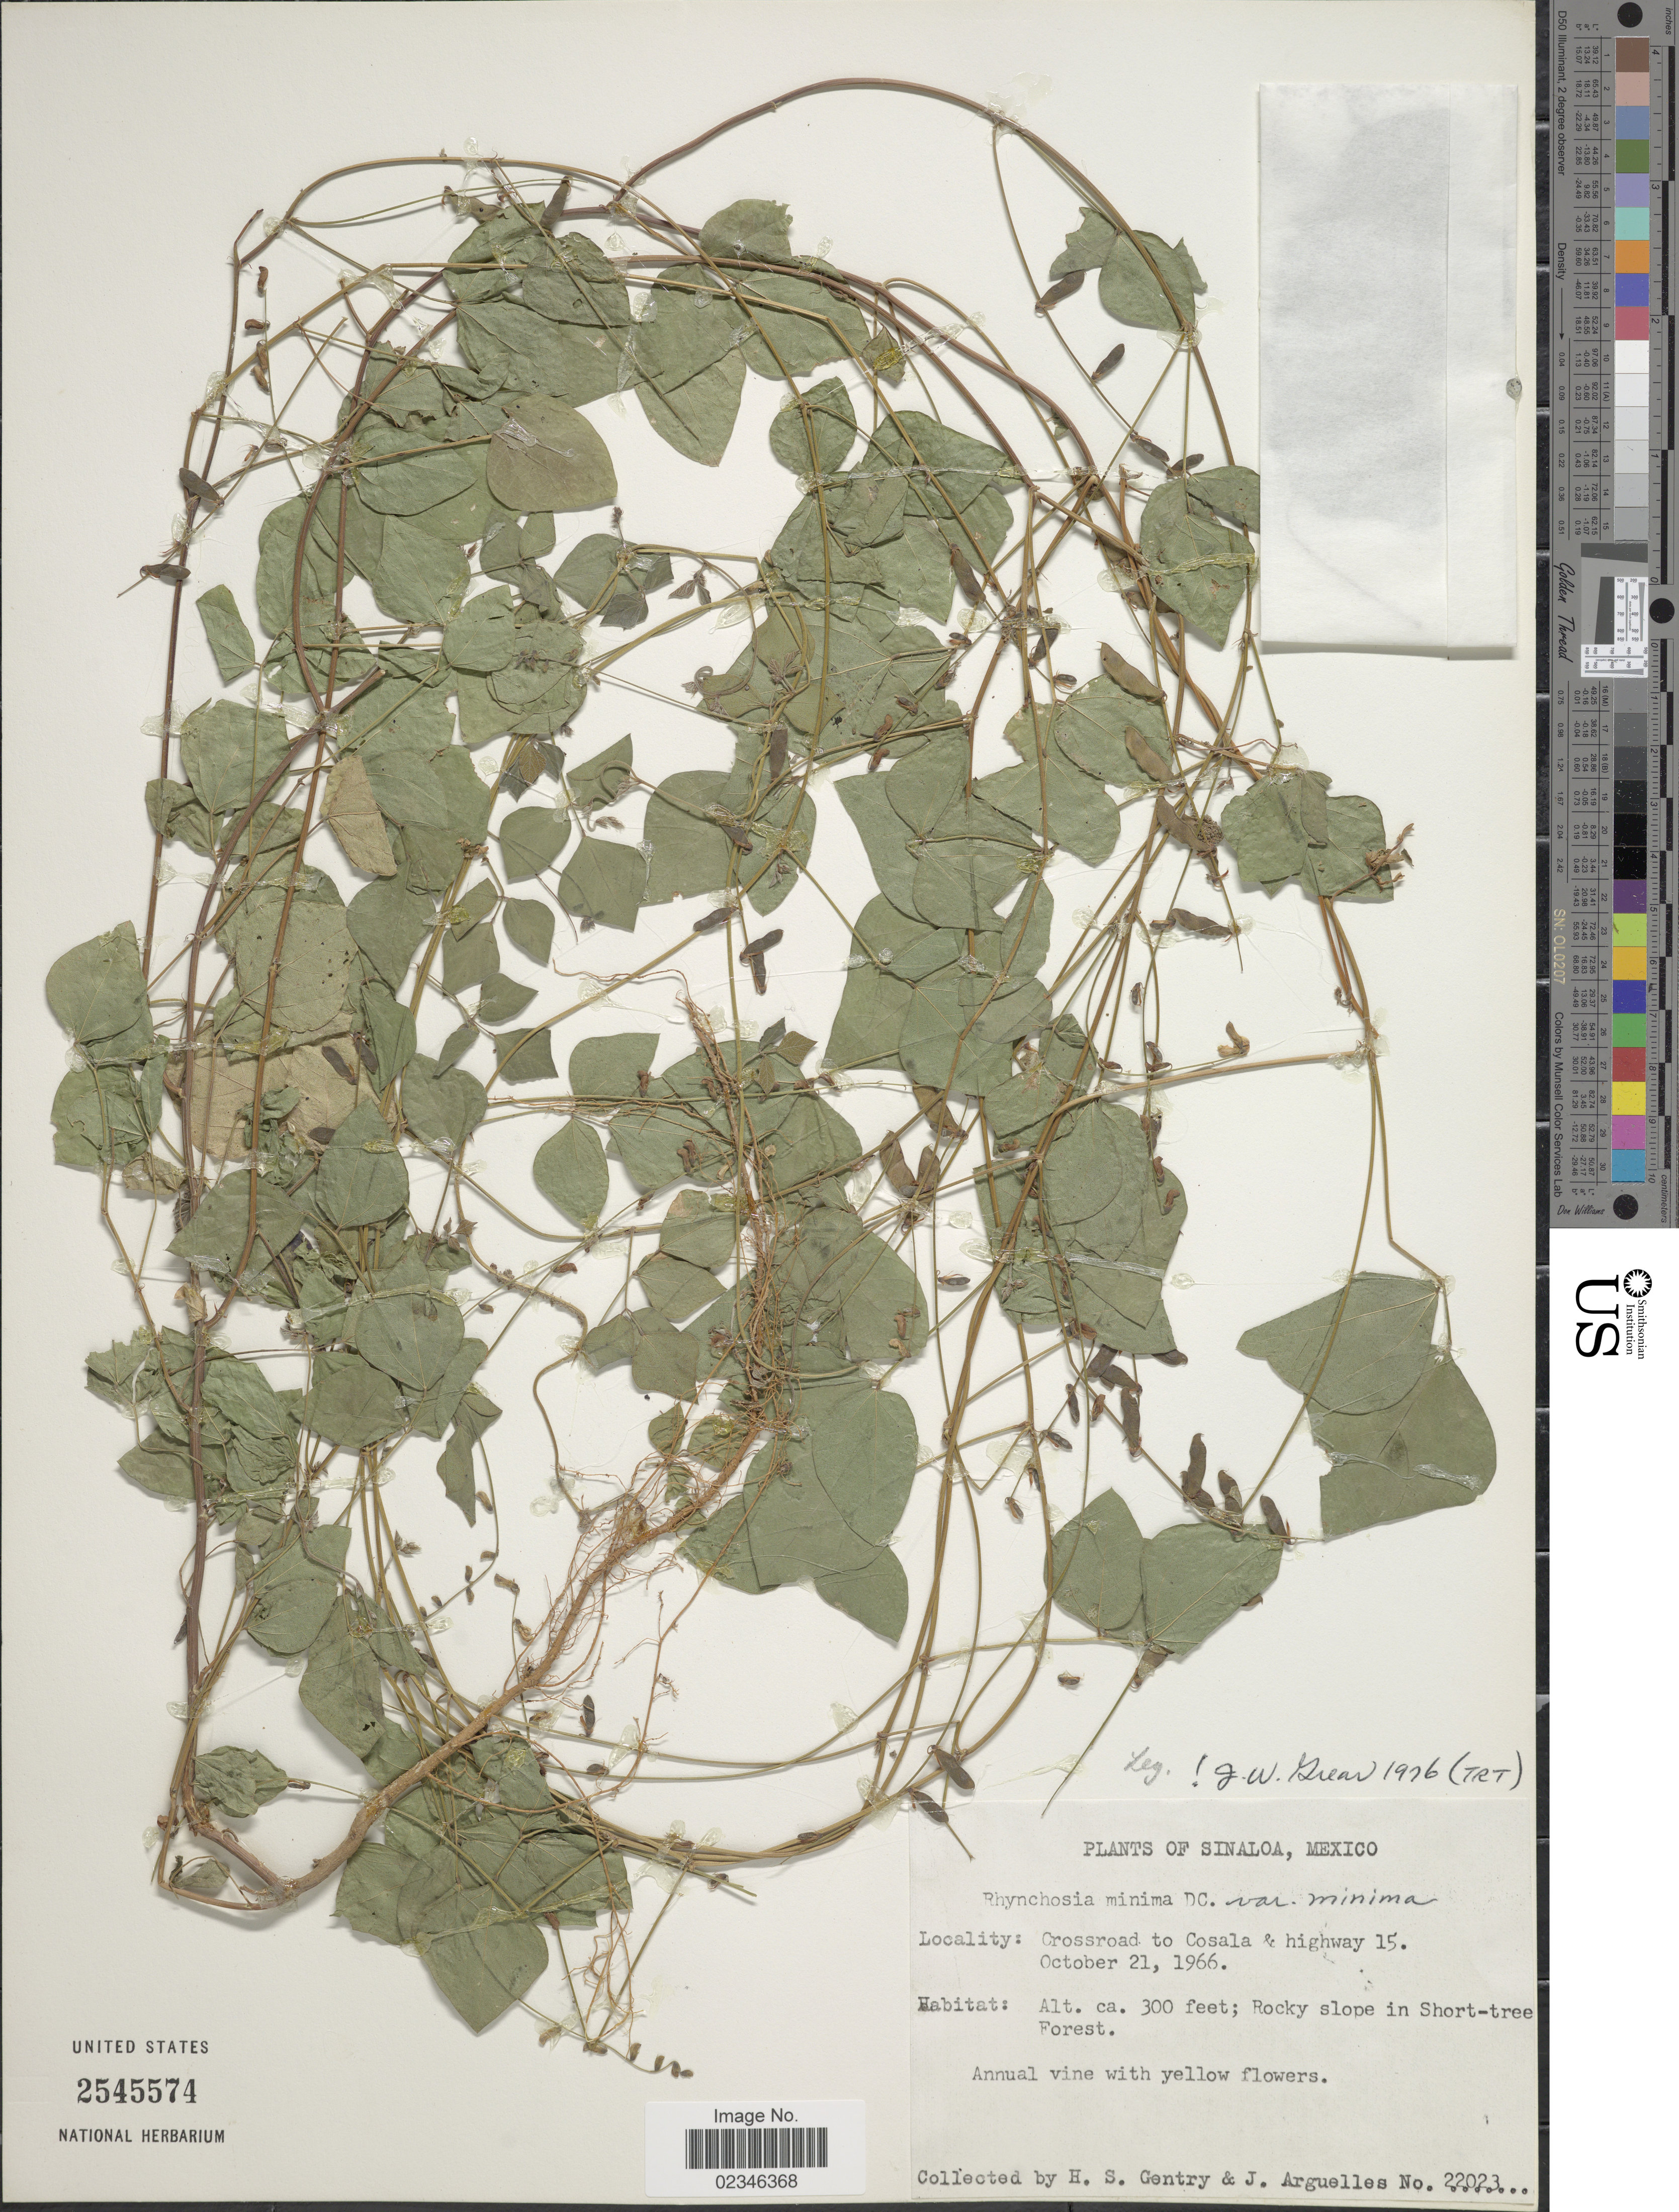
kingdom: Plantae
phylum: Tracheophyta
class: Magnoliopsida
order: Fabales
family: Fabaceae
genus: Rhynchosia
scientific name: Rhynchosia minima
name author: (L.) DC.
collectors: H. S. Gentry & J. Arguelles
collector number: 22023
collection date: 1966-10-21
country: Mexico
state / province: Sinaloa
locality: Crossroad to Cosala & highway 15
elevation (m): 91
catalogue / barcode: US 2545574